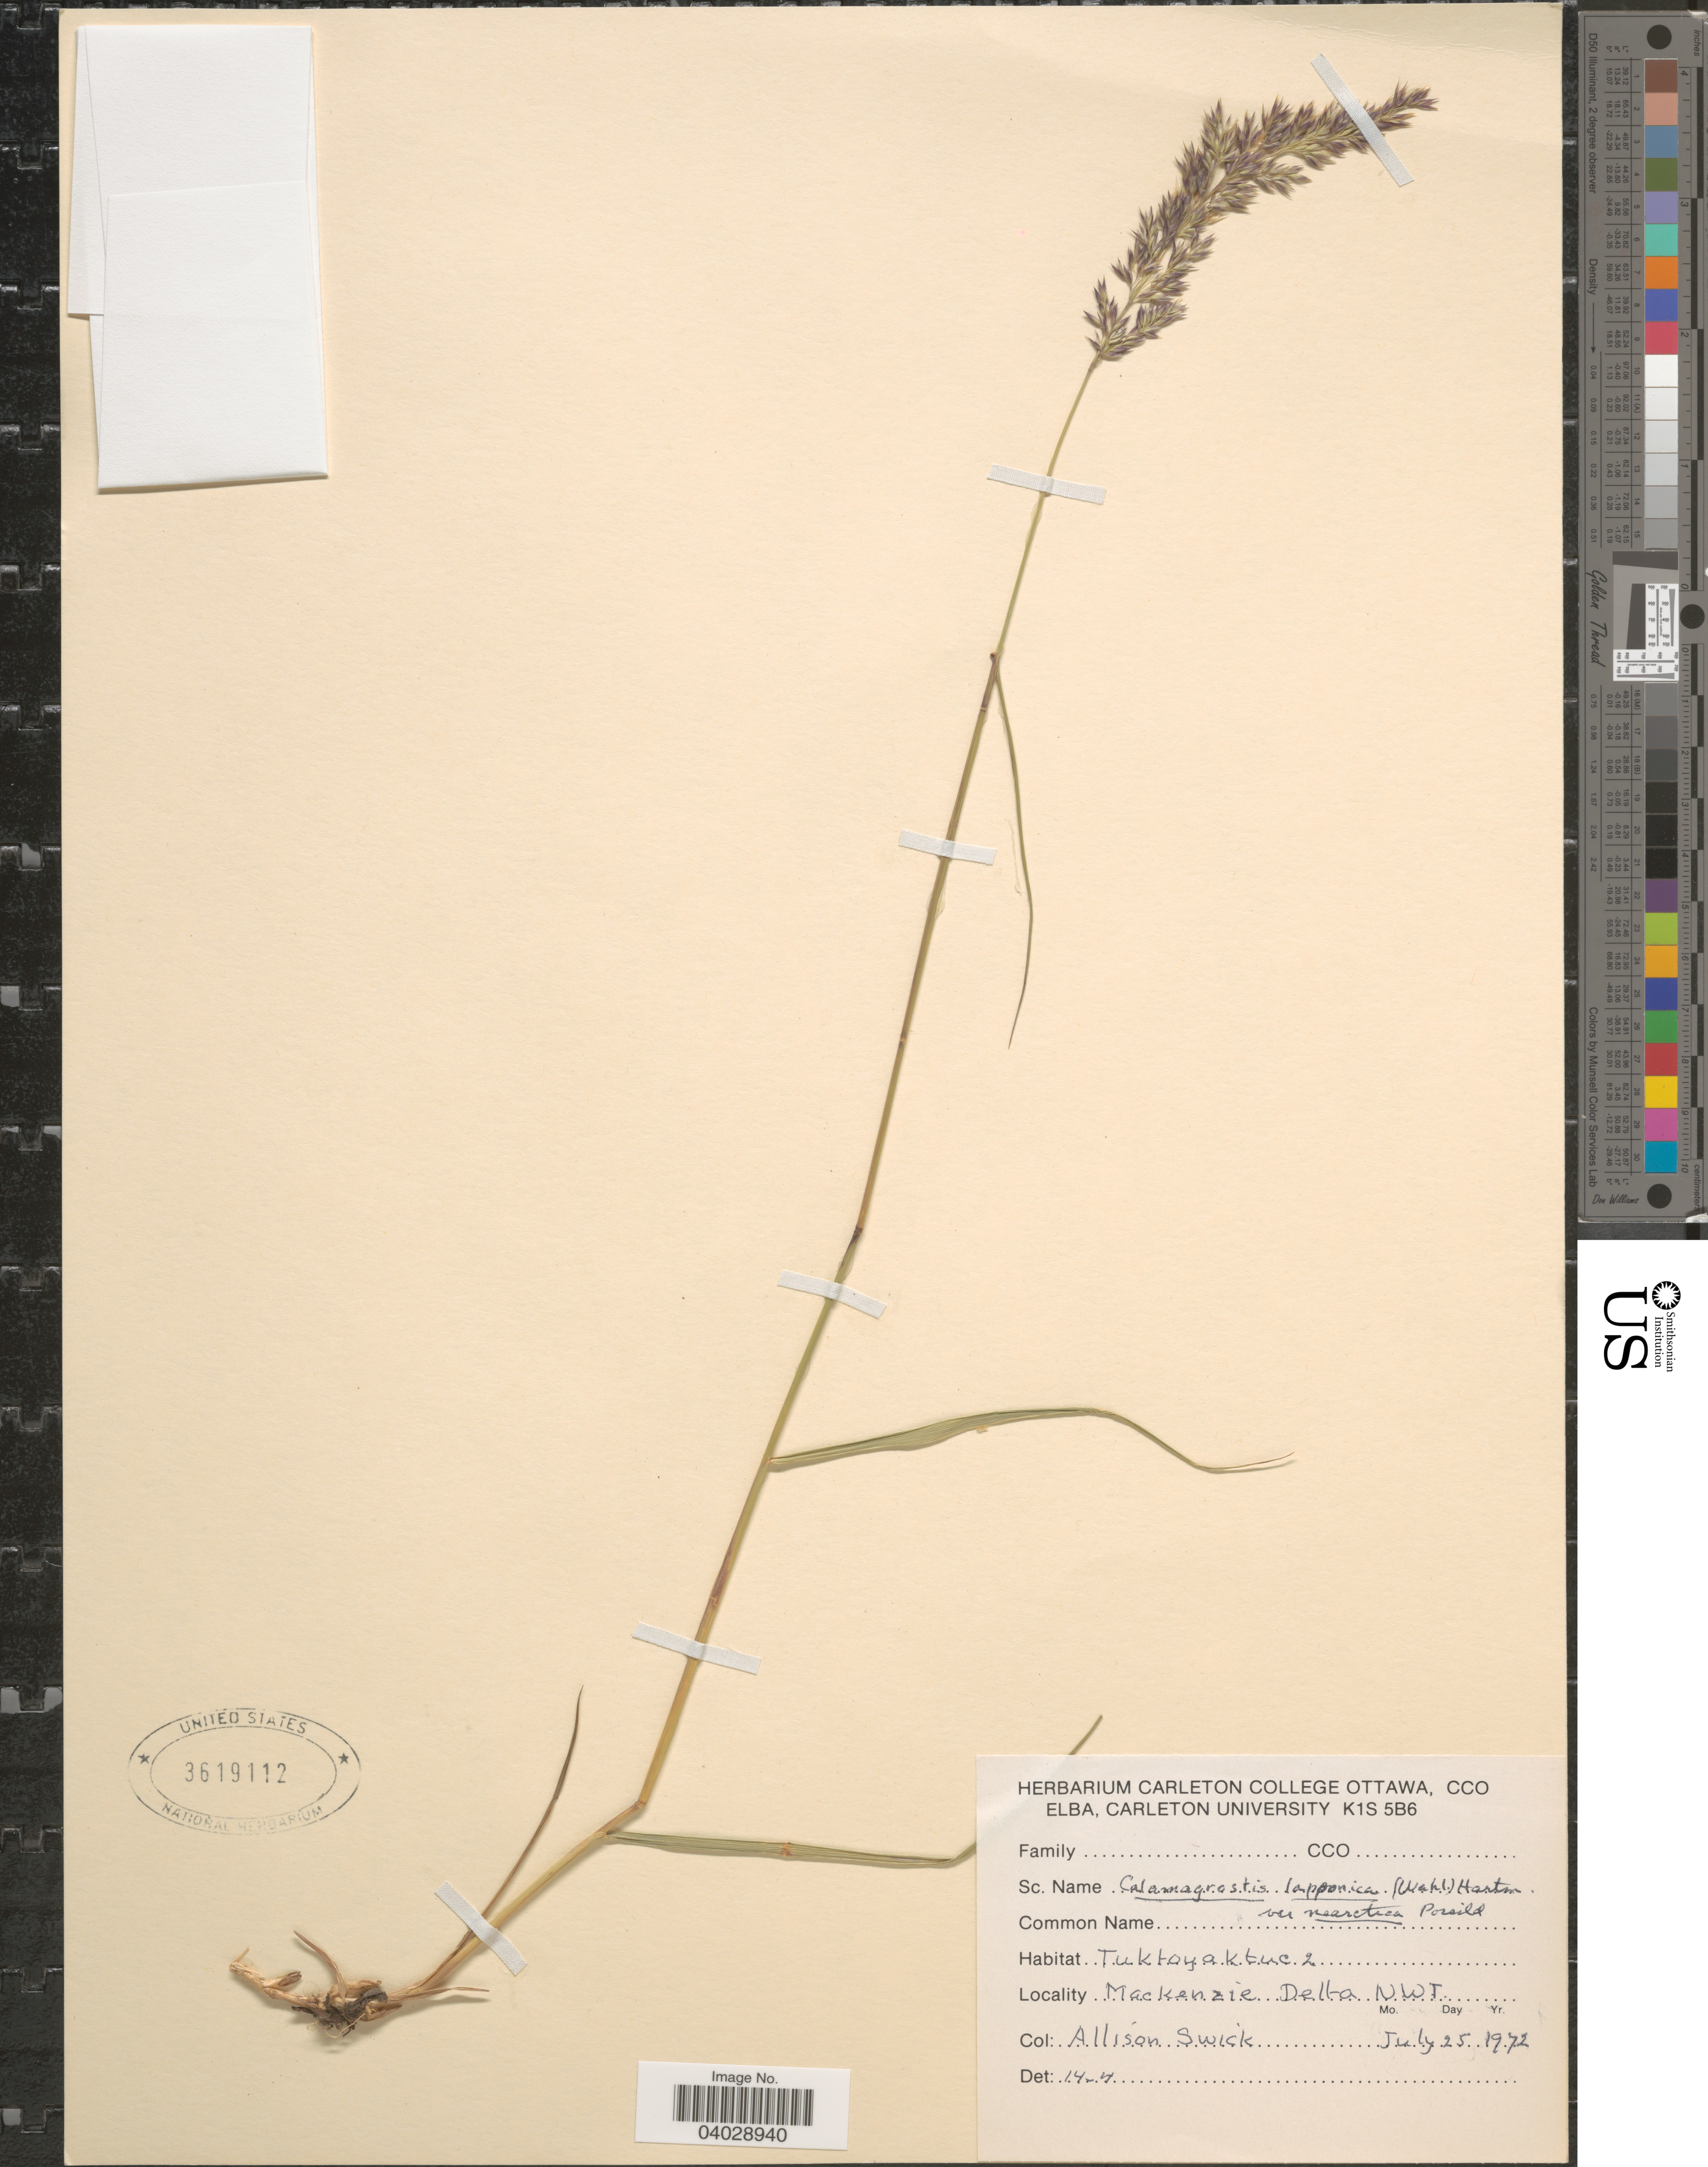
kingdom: Plantae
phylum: Tracheophyta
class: Liliopsida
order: Poales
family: Poaceae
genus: Calamagrostis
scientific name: Calamagrostis lapponica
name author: (Wahlenb.) Hartm.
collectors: A. Swick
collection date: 1972-07-25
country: Canada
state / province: Northwest Territories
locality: Tuktoyaktuc 2. Mackenzie Delta, N. W. I.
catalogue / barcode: US 3619112